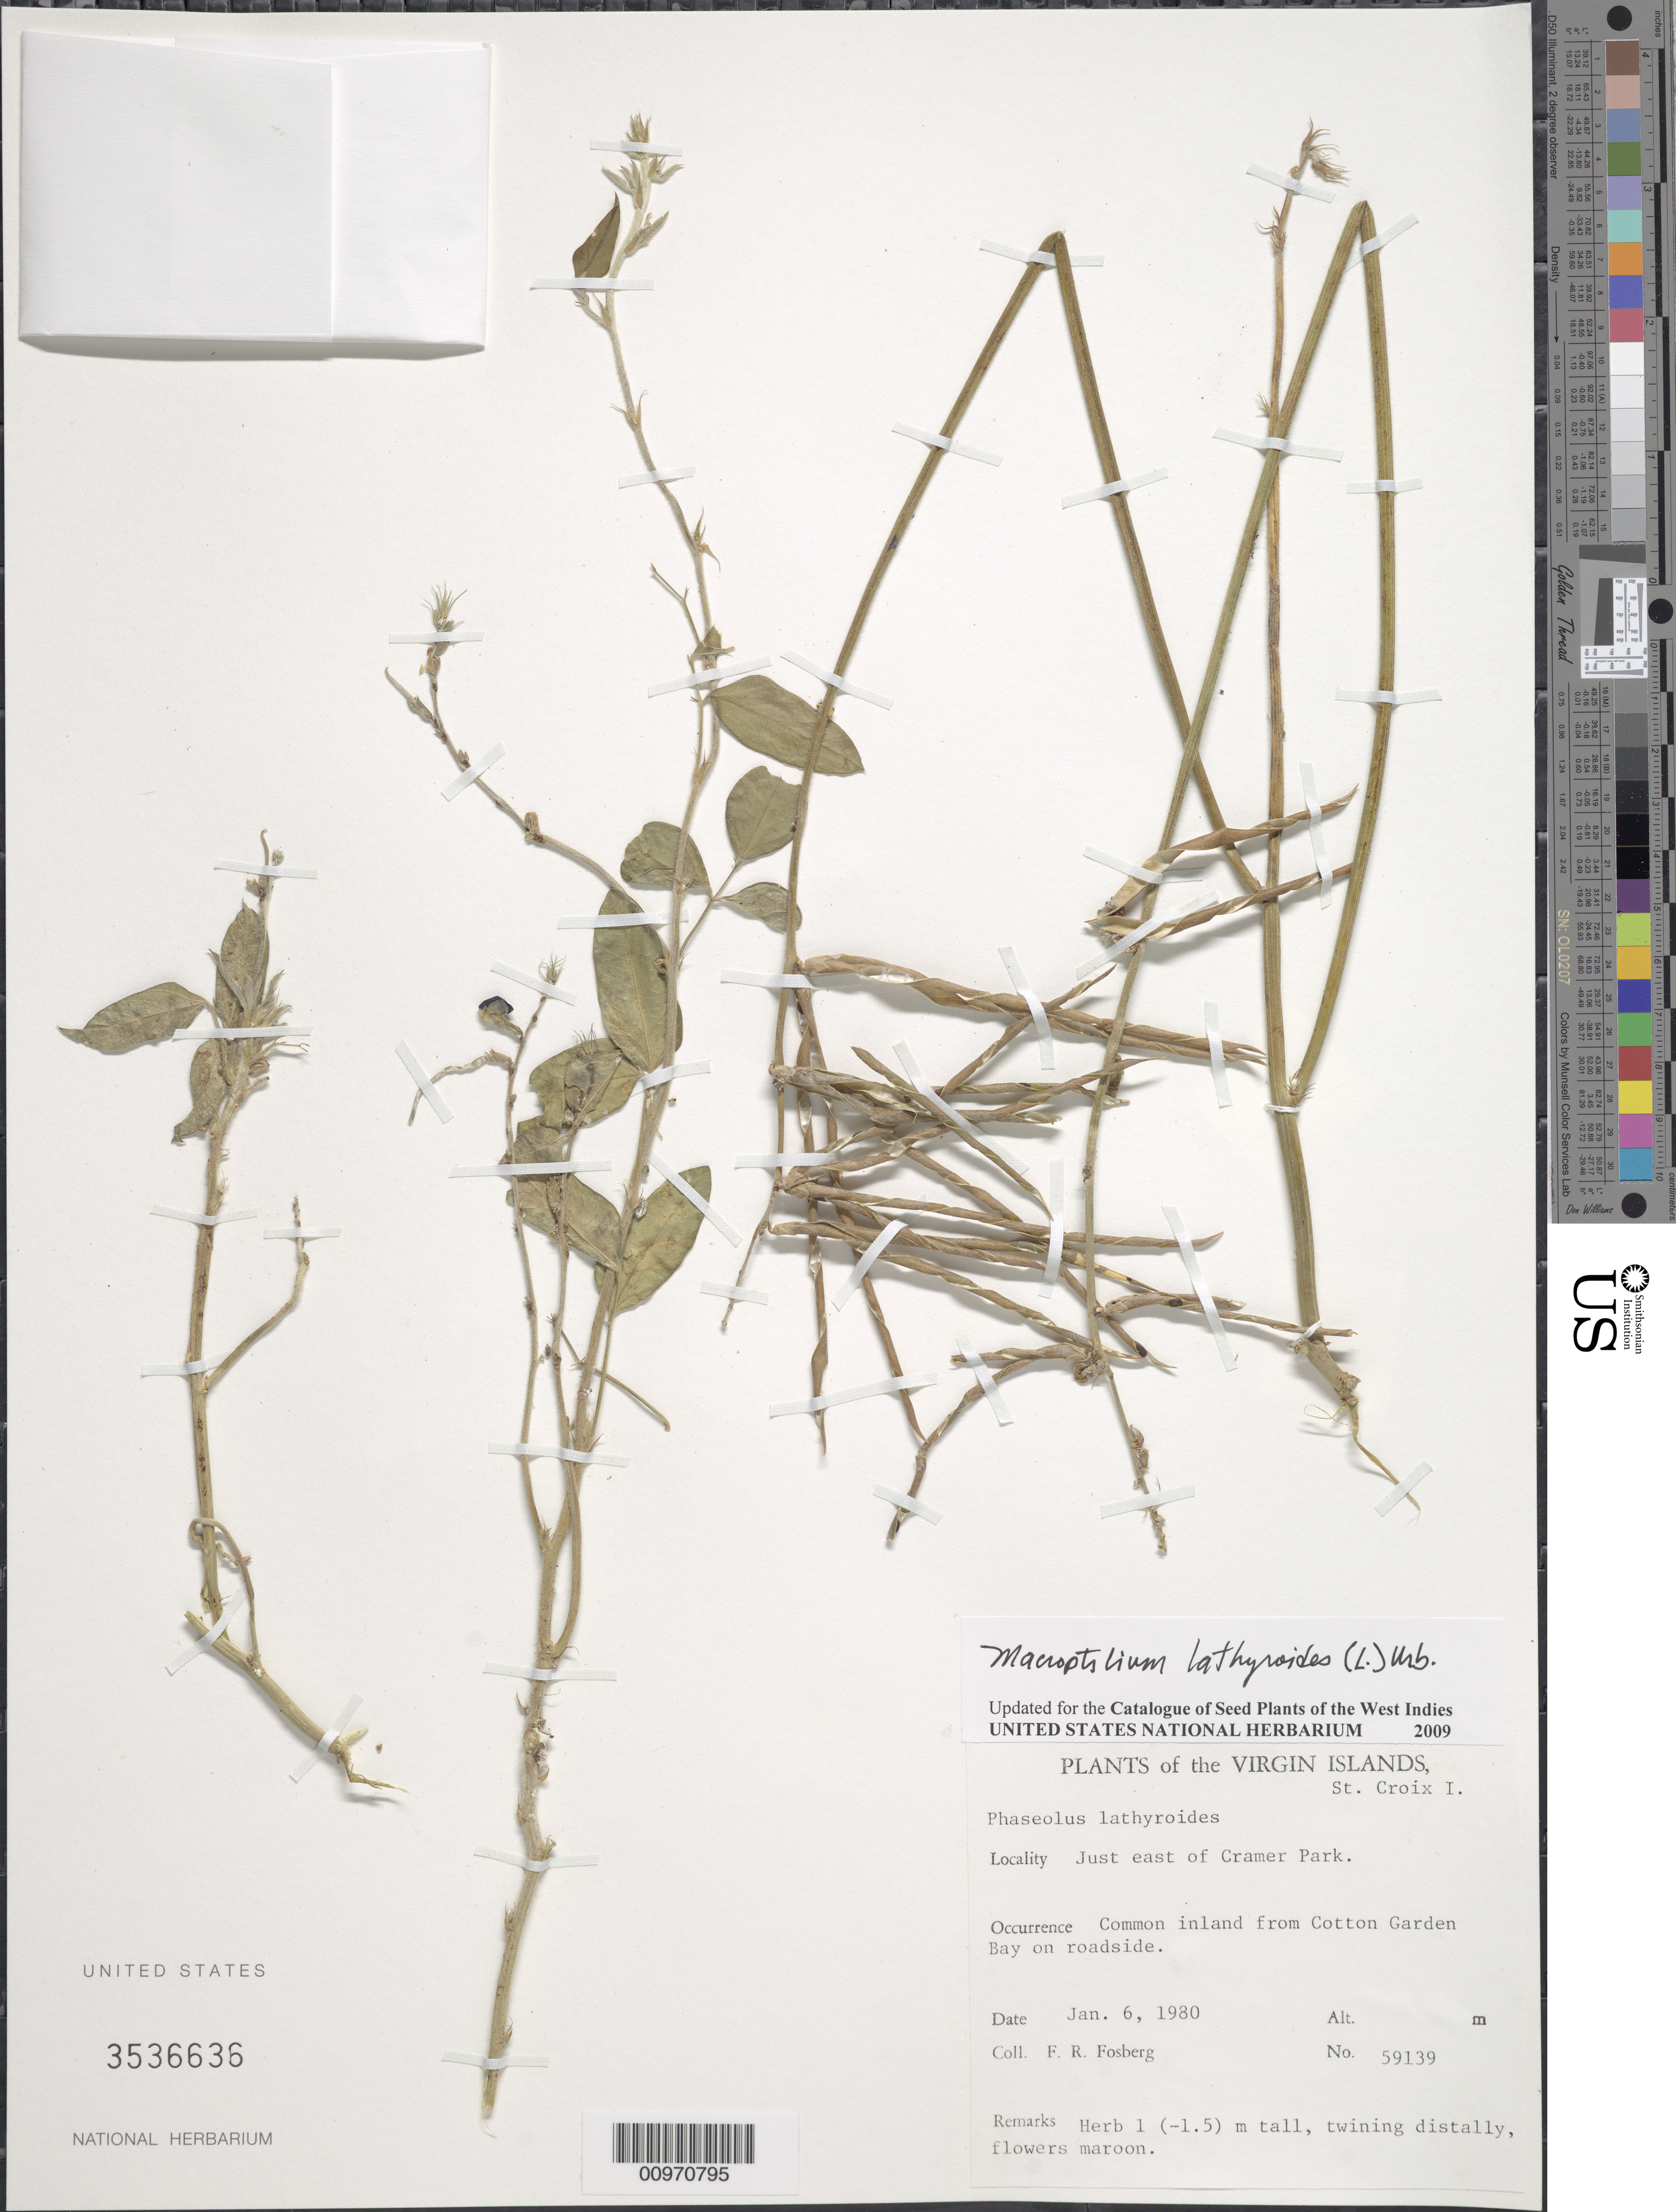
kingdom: Plantae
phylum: Tracheophyta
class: Magnoliopsida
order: Fabales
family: Fabaceae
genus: Macroptilium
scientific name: Macroptilium lathyroides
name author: (L.) Urb.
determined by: Acevedo-Rodríguez, P., (BOT), Smithsonian Institution - National Museum of Natural History (UNITED STATES)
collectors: F. R. Fosberg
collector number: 59139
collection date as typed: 06 Jan 1980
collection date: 1980-01-06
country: U.S. Virgin Islands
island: St. Croix I.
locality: Just east of Cramer Park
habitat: Common inland from Cotton Garden Bay on roadside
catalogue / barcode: US 3536636